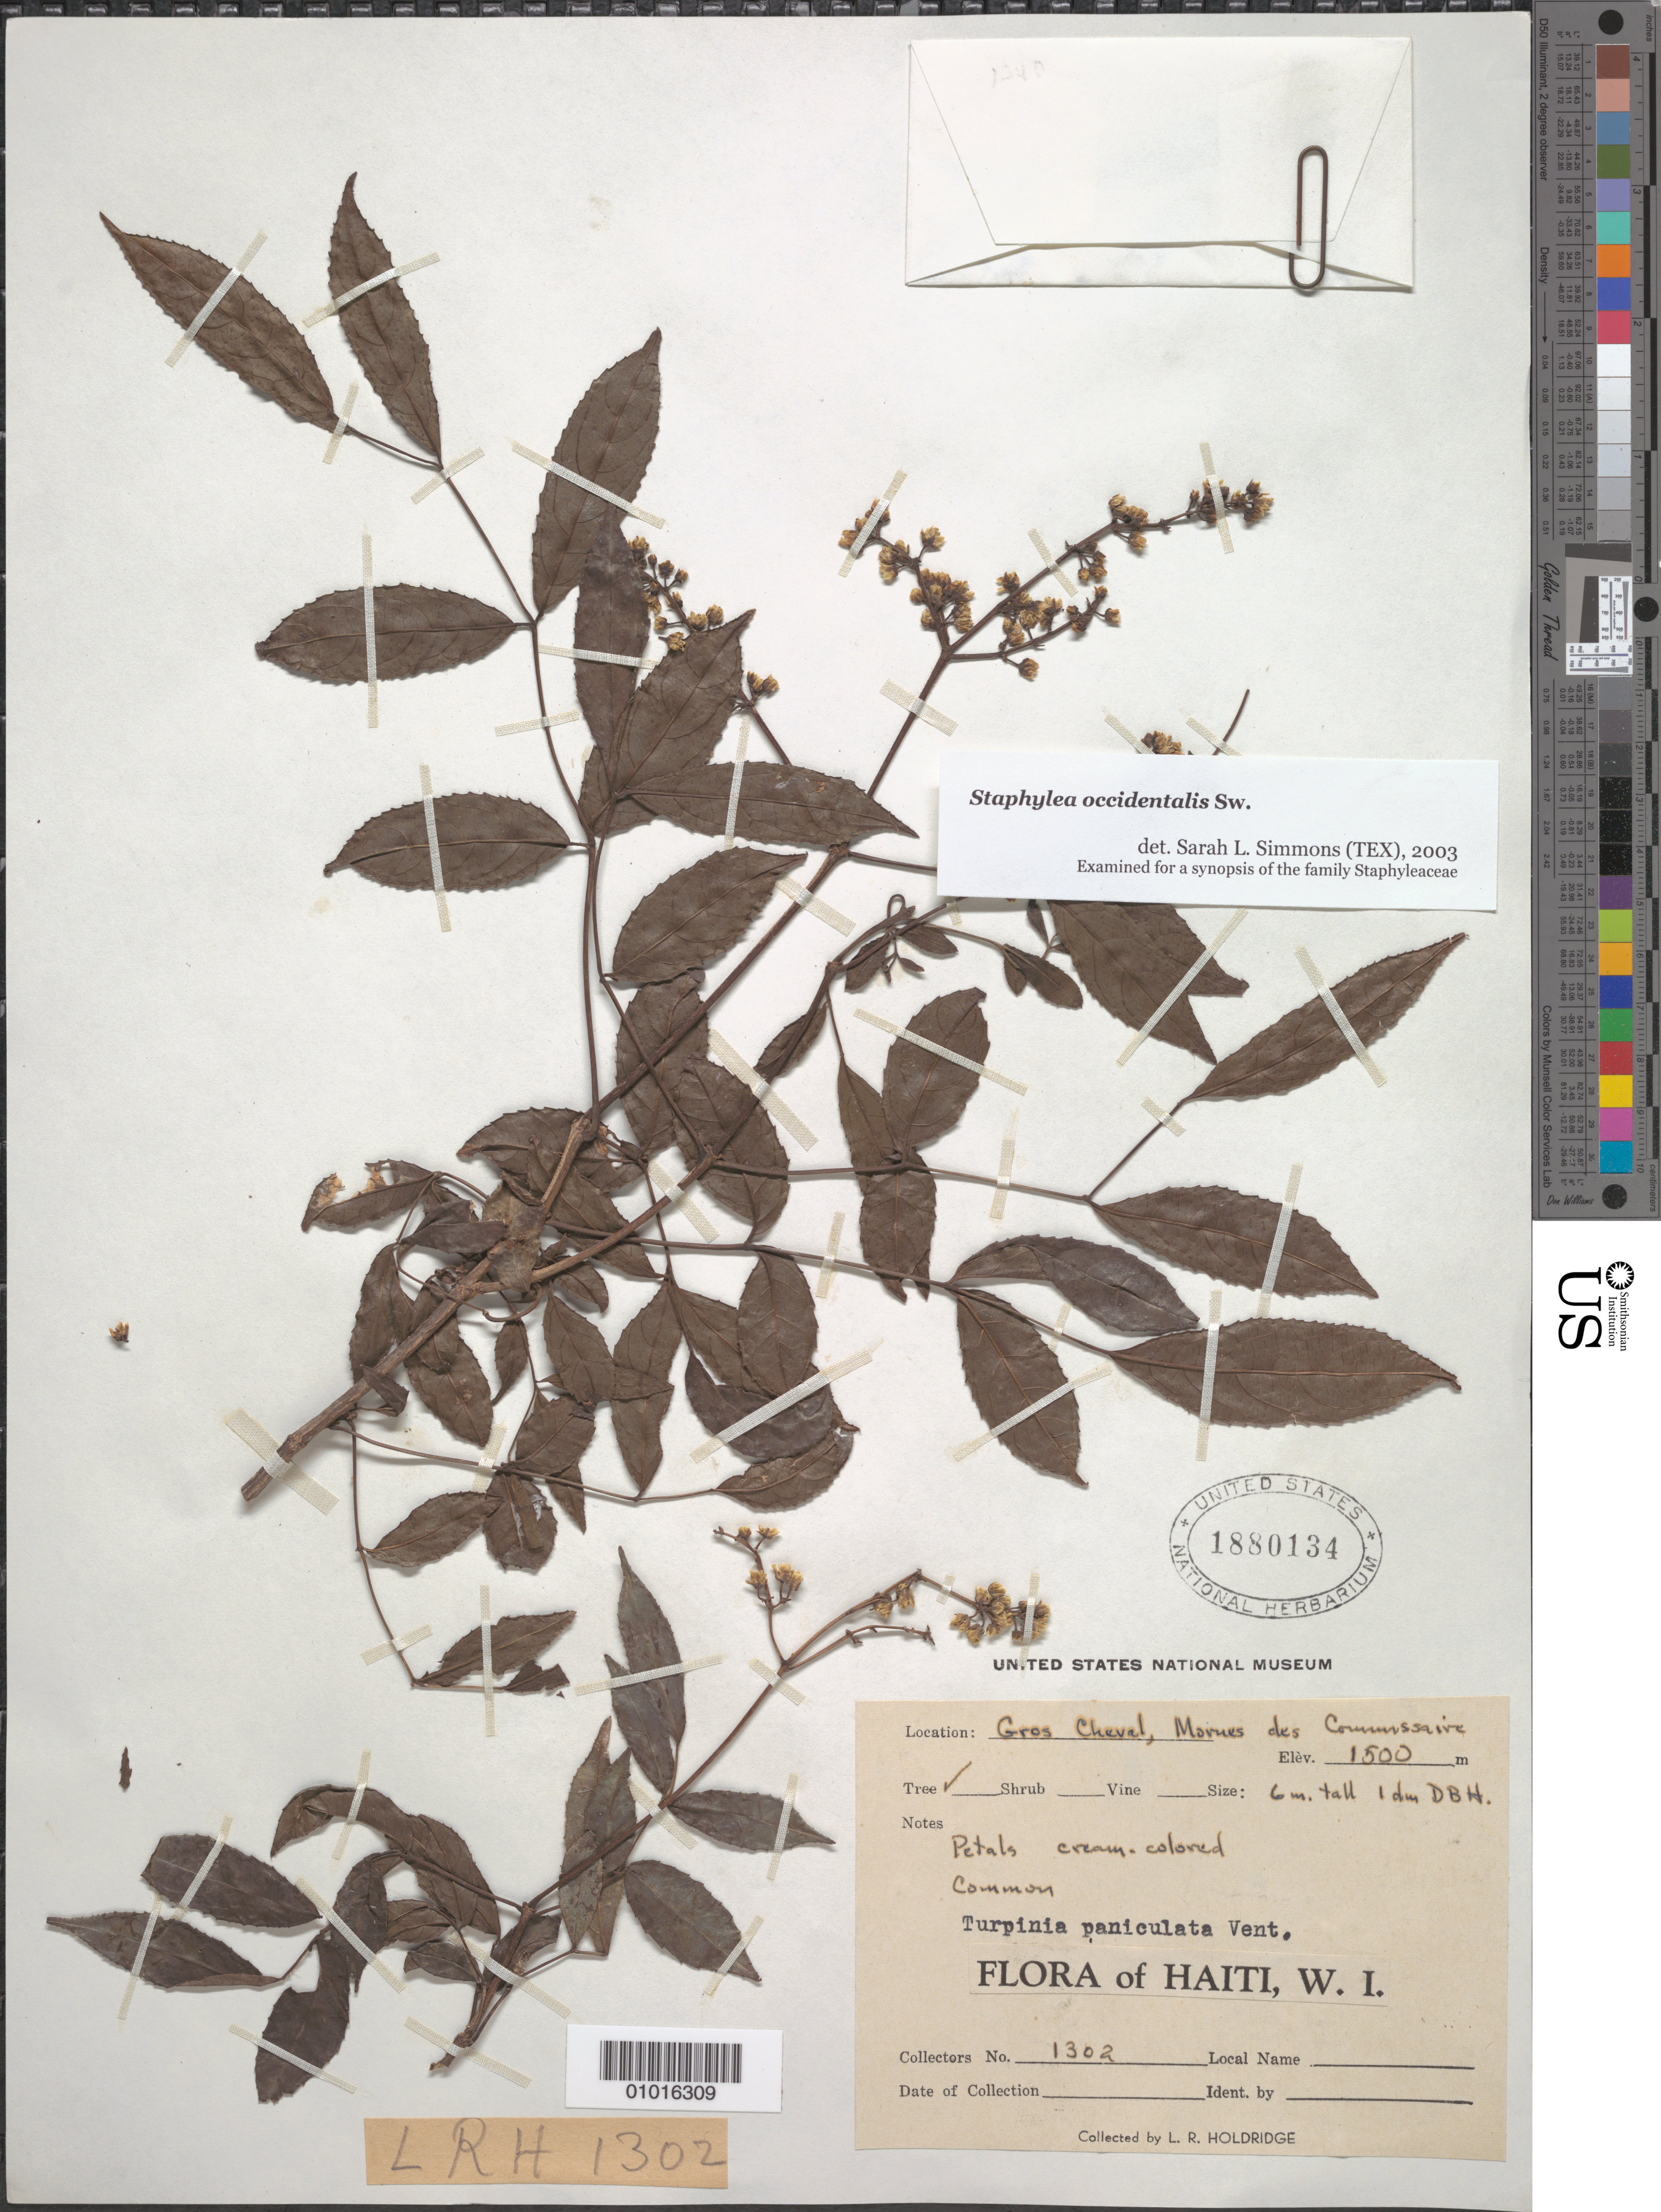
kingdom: Plantae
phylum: Tracheophyta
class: Magnoliopsida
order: Crossosomatales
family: Staphyleaceae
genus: Staphylea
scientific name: Staphylea occidentalis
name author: Sw.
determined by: Simmons, S. L.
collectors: L. Holdridge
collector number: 1302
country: Haiti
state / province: Sud-Est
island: Hispaniola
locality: Gros Cheval, Mornes des Commissaire.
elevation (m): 1500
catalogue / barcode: US 1880134